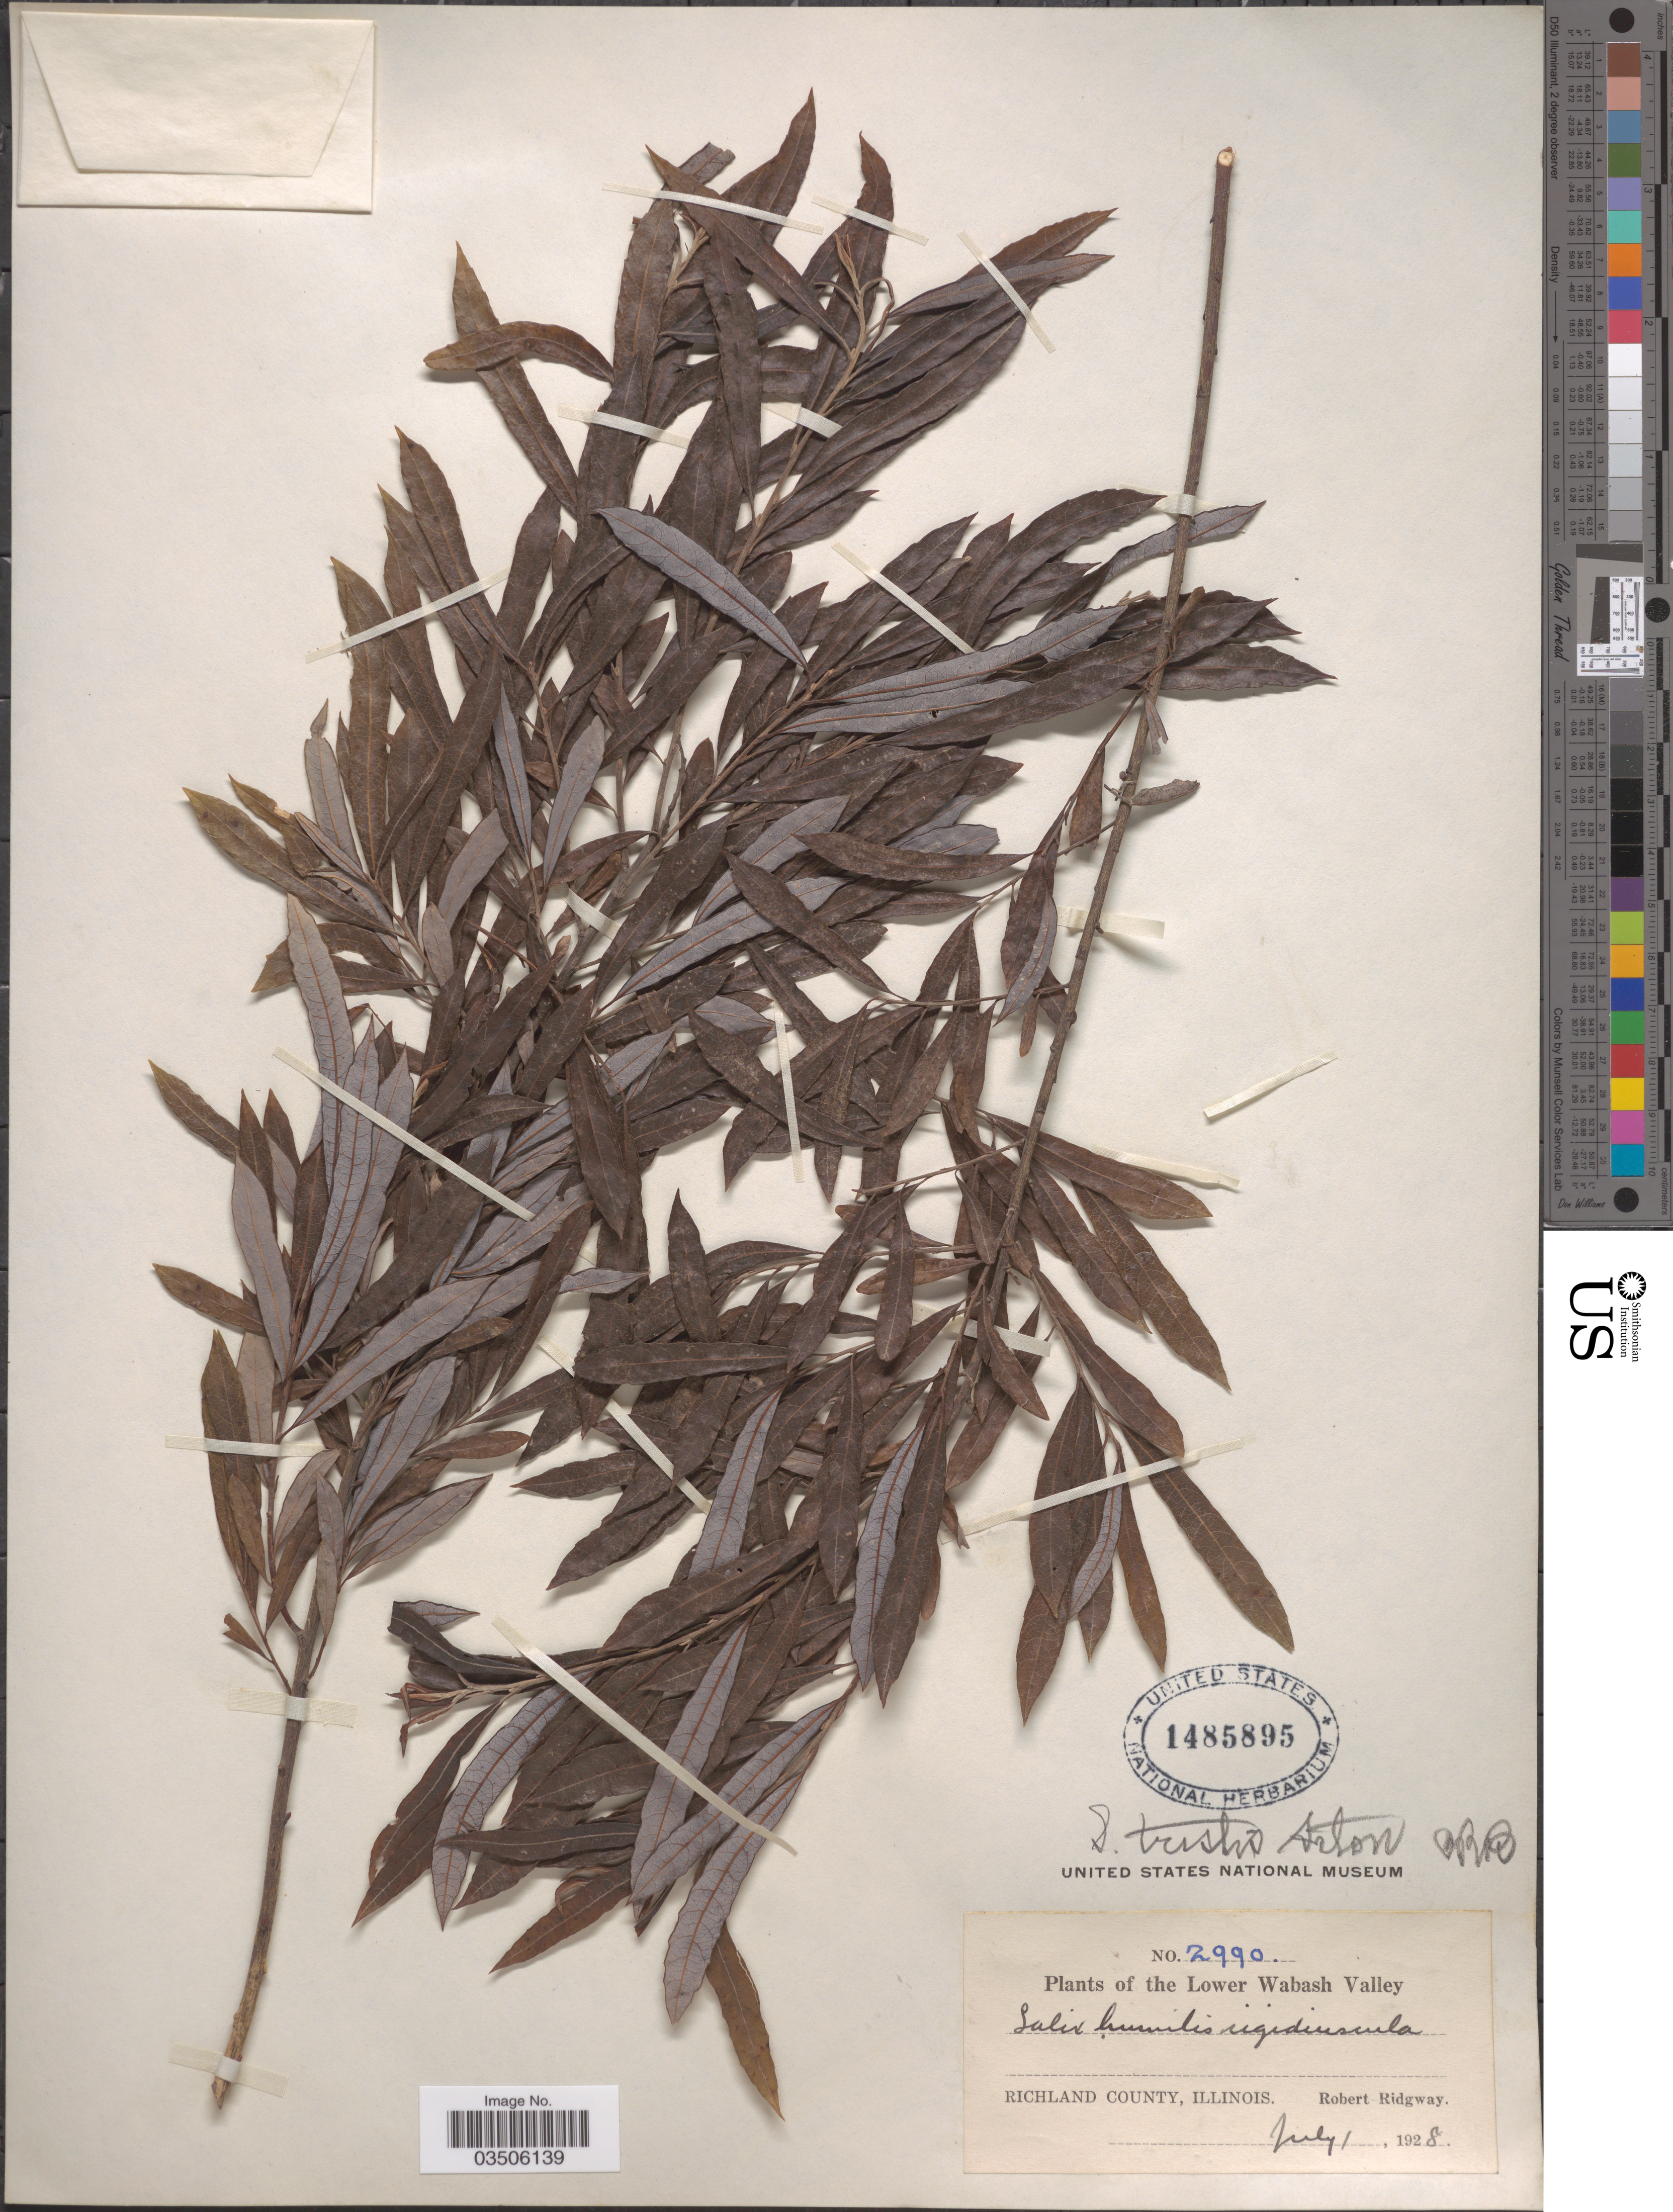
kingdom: Plantae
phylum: Tracheophyta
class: Magnoliopsida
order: Malpighiales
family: Salicaceae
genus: Salix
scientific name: Salix tristis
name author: Aiton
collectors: R. Ridgway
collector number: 2990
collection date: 1928-07-01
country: United States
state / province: Illinois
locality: Lower Wabash Valley. Richland County.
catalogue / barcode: US 1485895